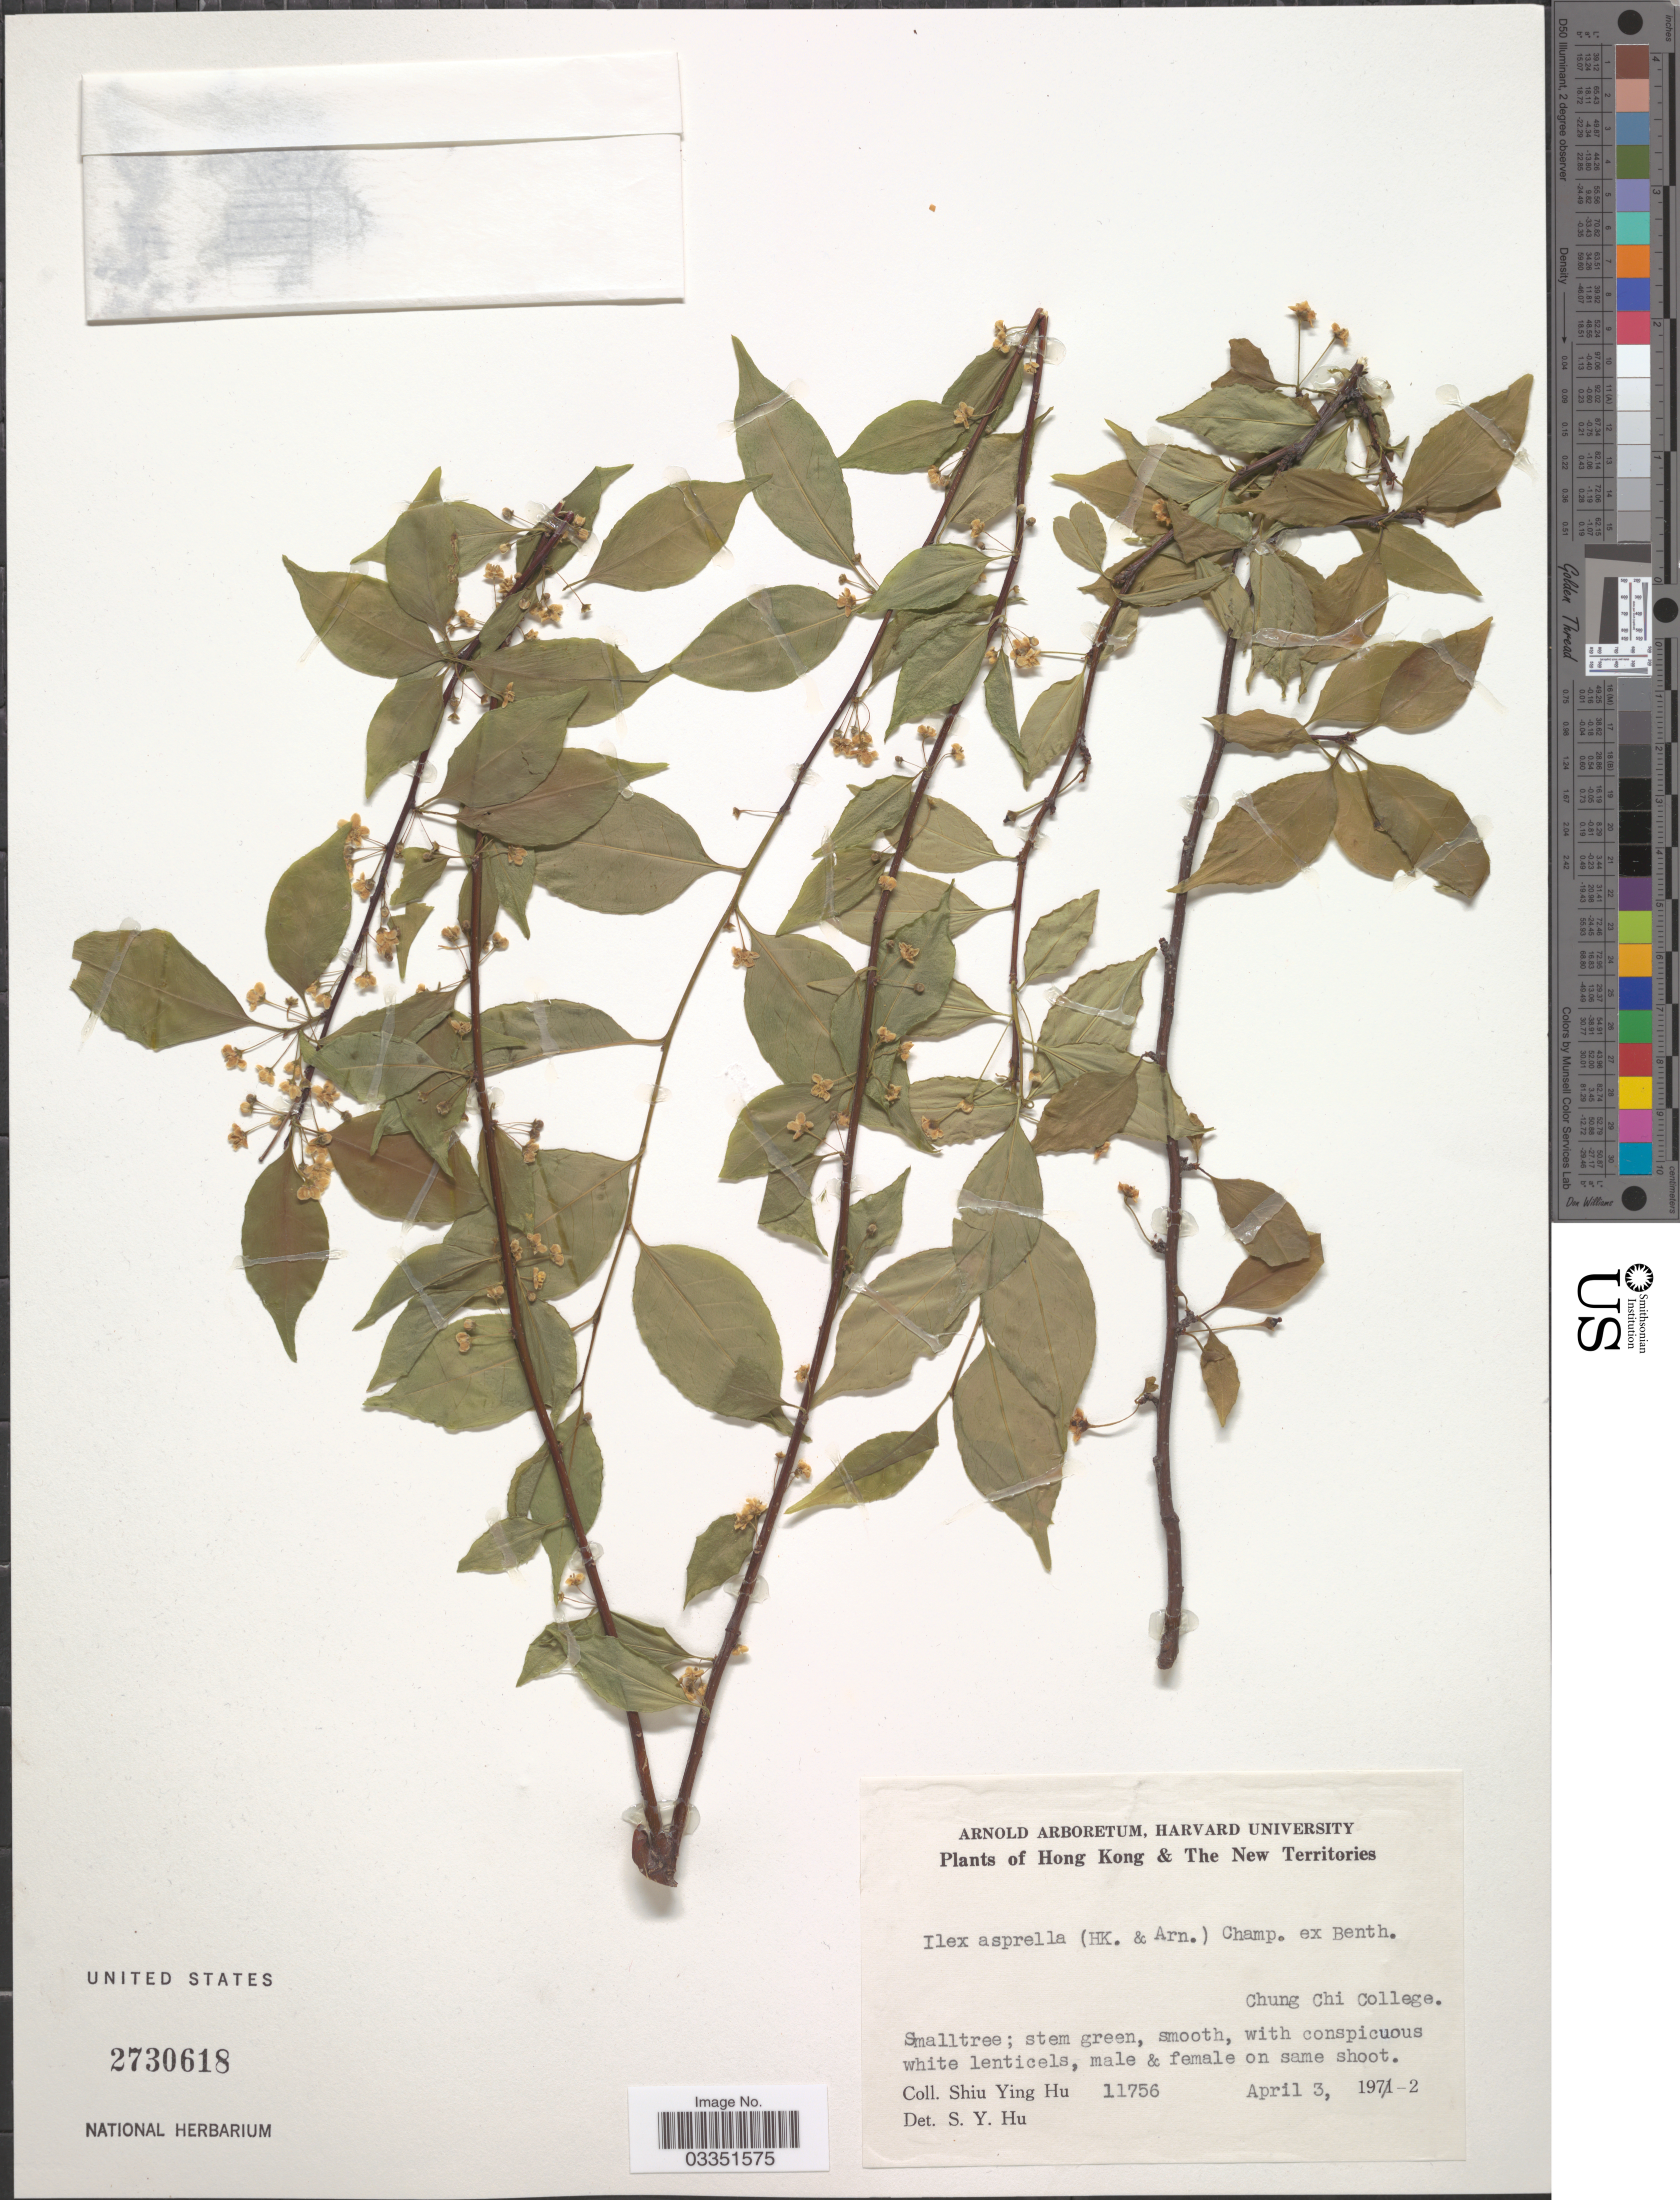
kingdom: Plantae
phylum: Tracheophyta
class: Magnoliopsida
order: Aquifoliales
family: Aquifoliaceae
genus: Ilex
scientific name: Ilex asperula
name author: Mart.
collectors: S. Y. Hu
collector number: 11756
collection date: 1972-04-03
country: China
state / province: Hong Kong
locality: Hong Kong & The New Territories. Chung Chi College.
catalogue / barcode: US 2730618